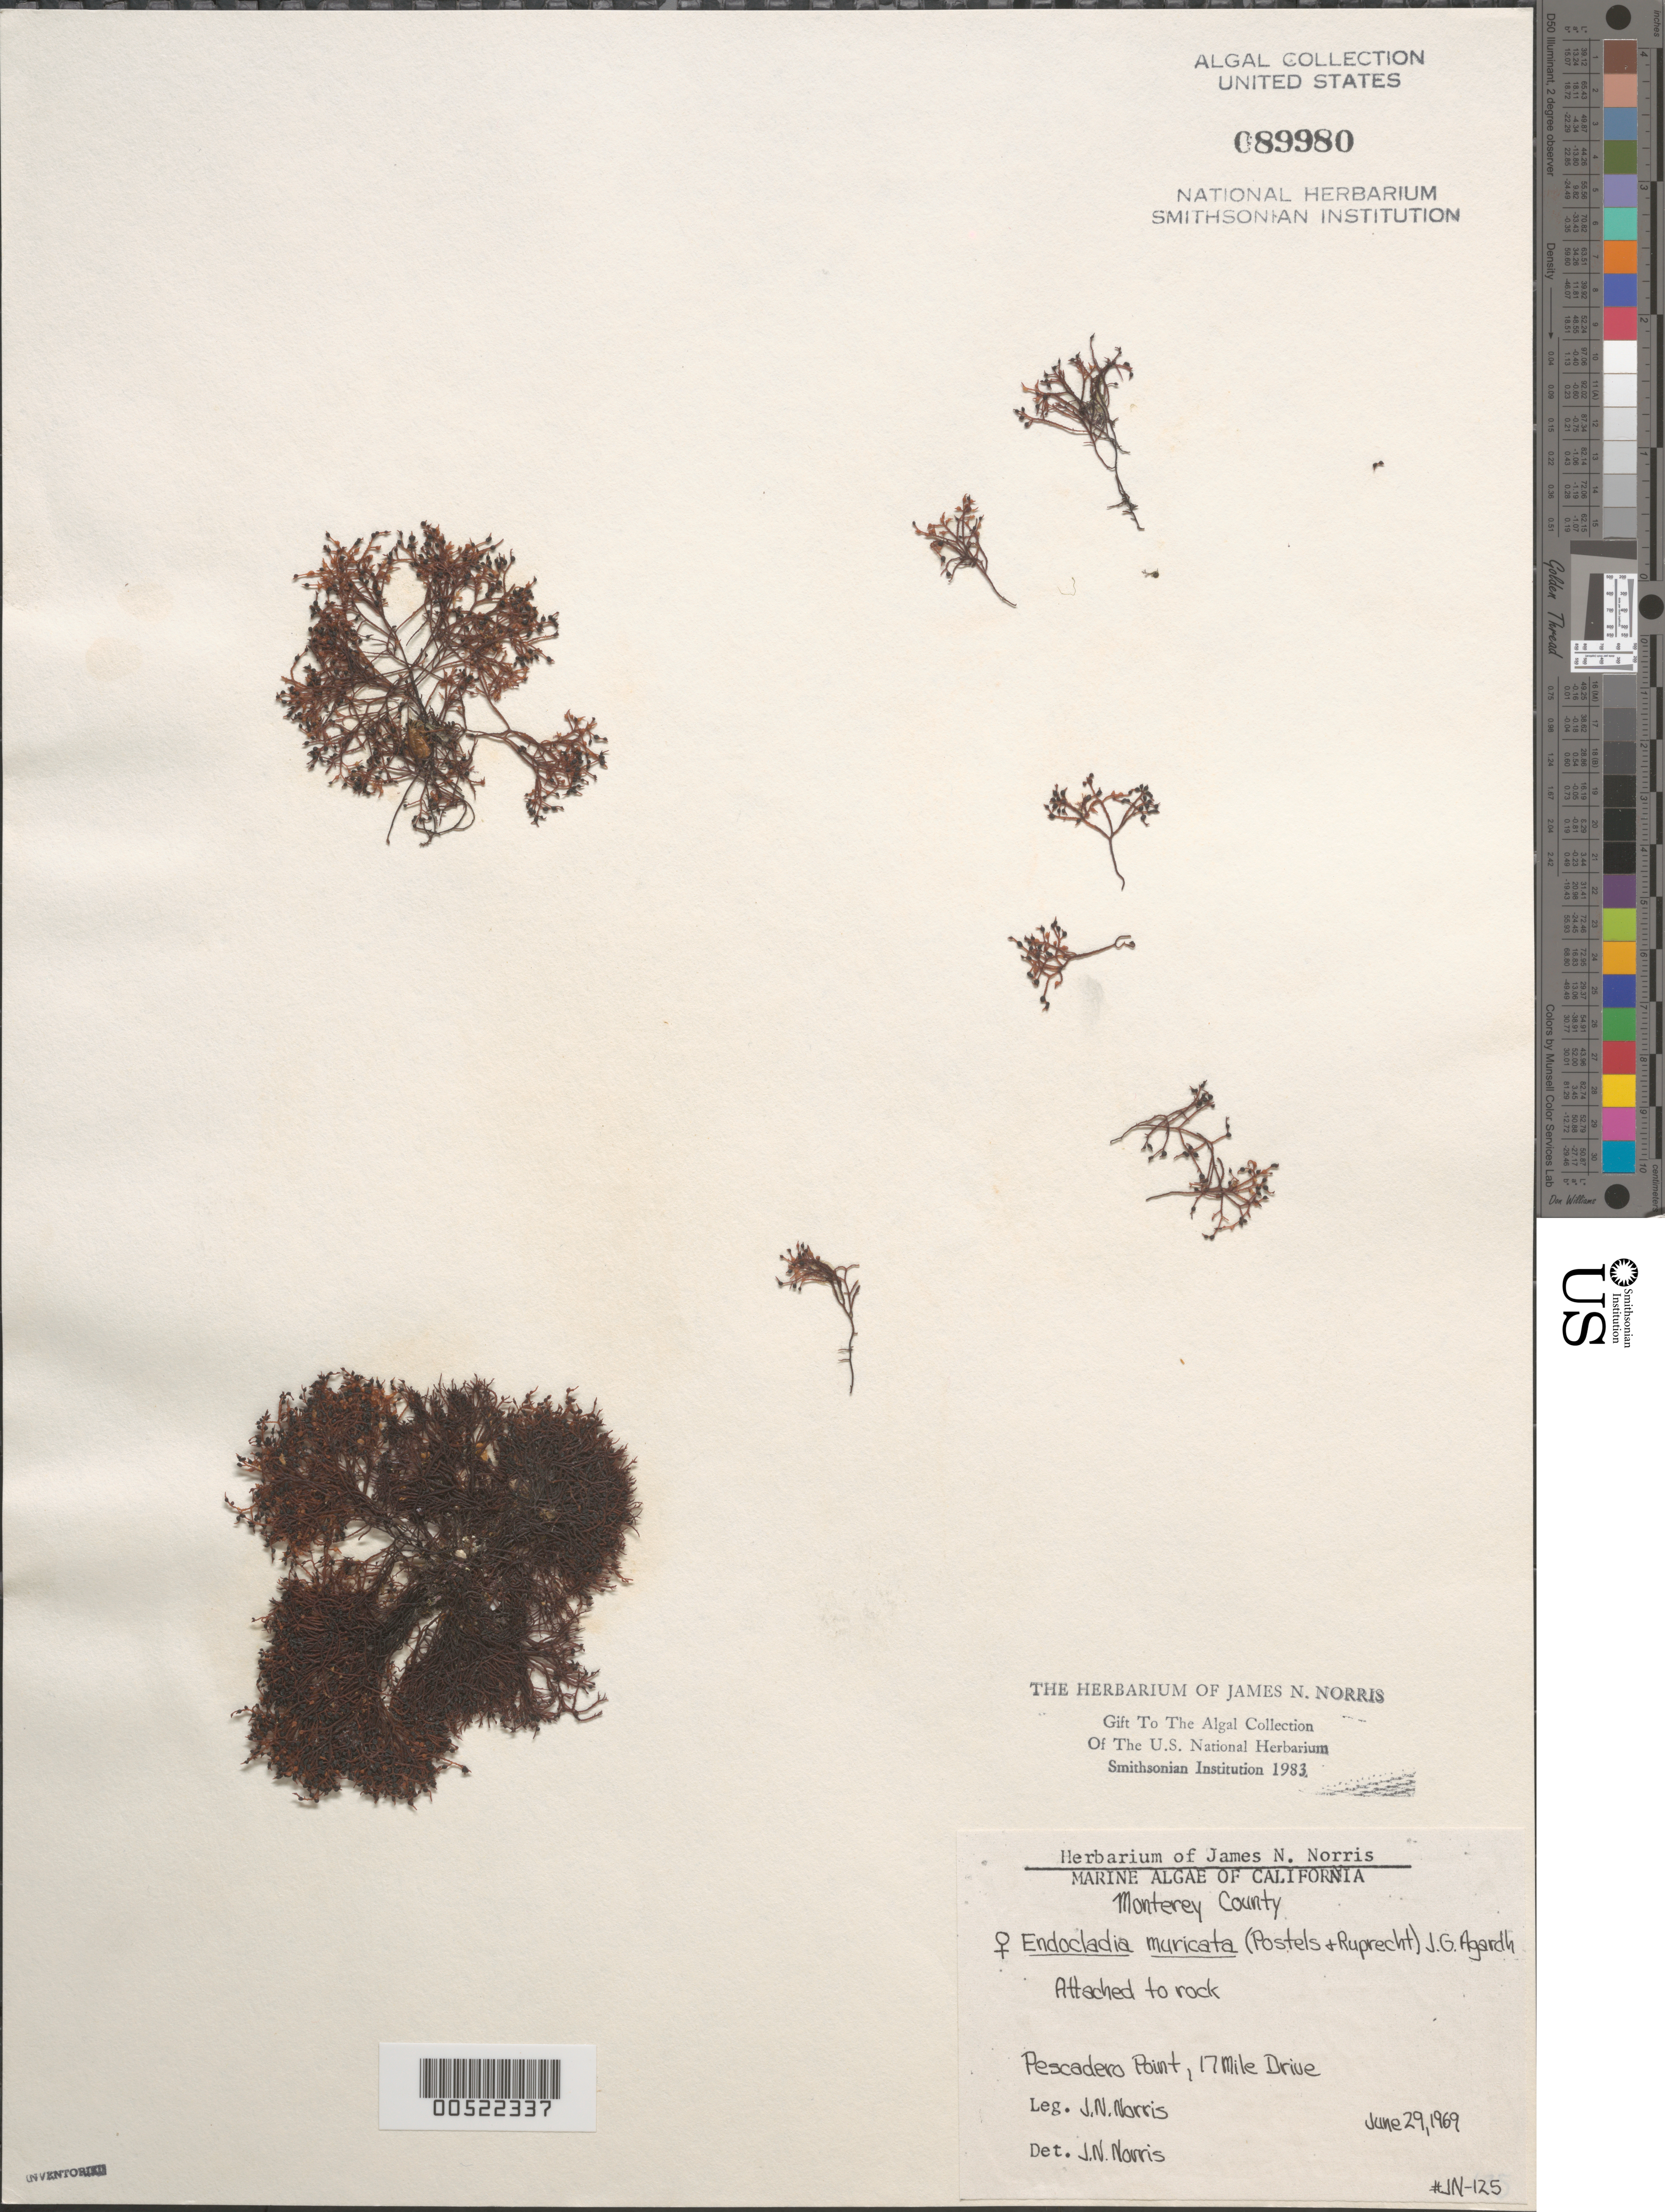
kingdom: Plantae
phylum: Rhodophyta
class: Florideophyceae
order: Gigartinales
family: Endocladiaceae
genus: Endocladia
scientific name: Endocladia muricata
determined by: Norris, James N.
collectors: J. N. Norris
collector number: JN-125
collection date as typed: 29 Jun 1969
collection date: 1969-06-29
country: United States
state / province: California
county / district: Monterey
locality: Pescadero Point, 17 Mile Drive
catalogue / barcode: US 89980